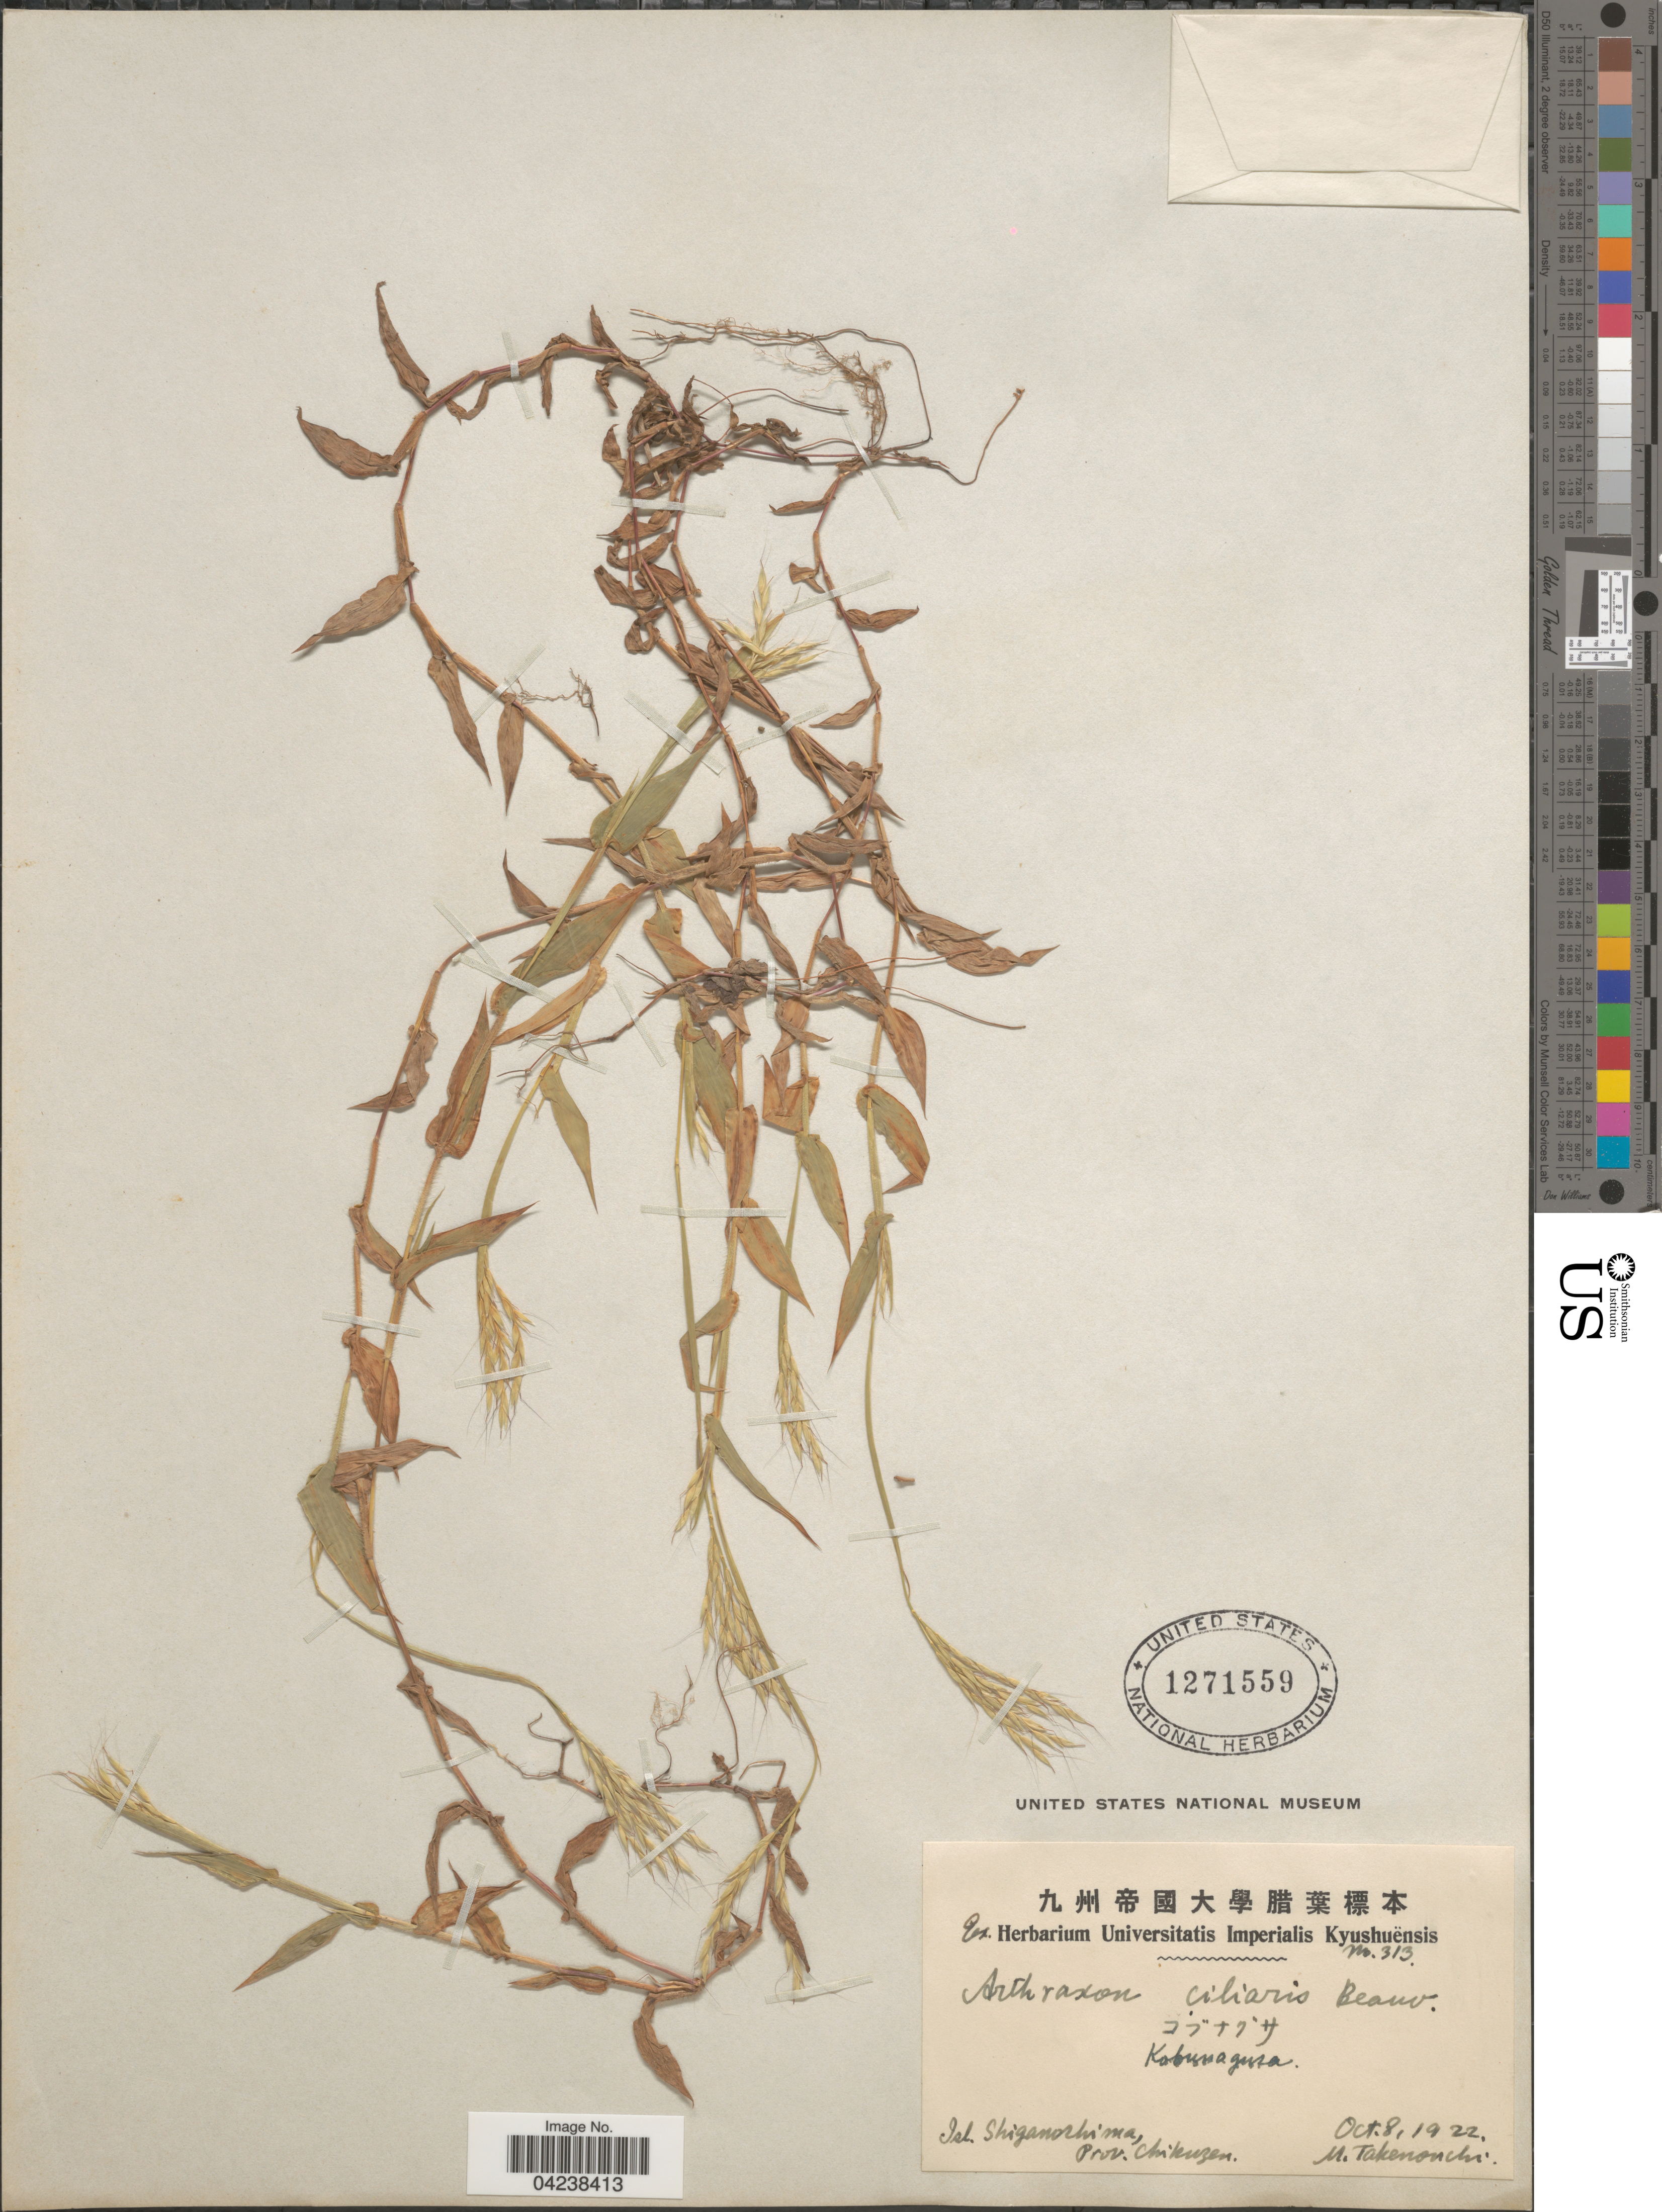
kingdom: Plantae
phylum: Tracheophyta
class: Liliopsida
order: Poales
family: Poaceae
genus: Arthraxon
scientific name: Arthraxon hispidus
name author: (Thunb.) Makino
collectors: M. Takenouchi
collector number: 313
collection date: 1922-10-08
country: Japan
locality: Isl. Shiganoshima, Prov. Chikuzen.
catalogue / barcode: US 1271559